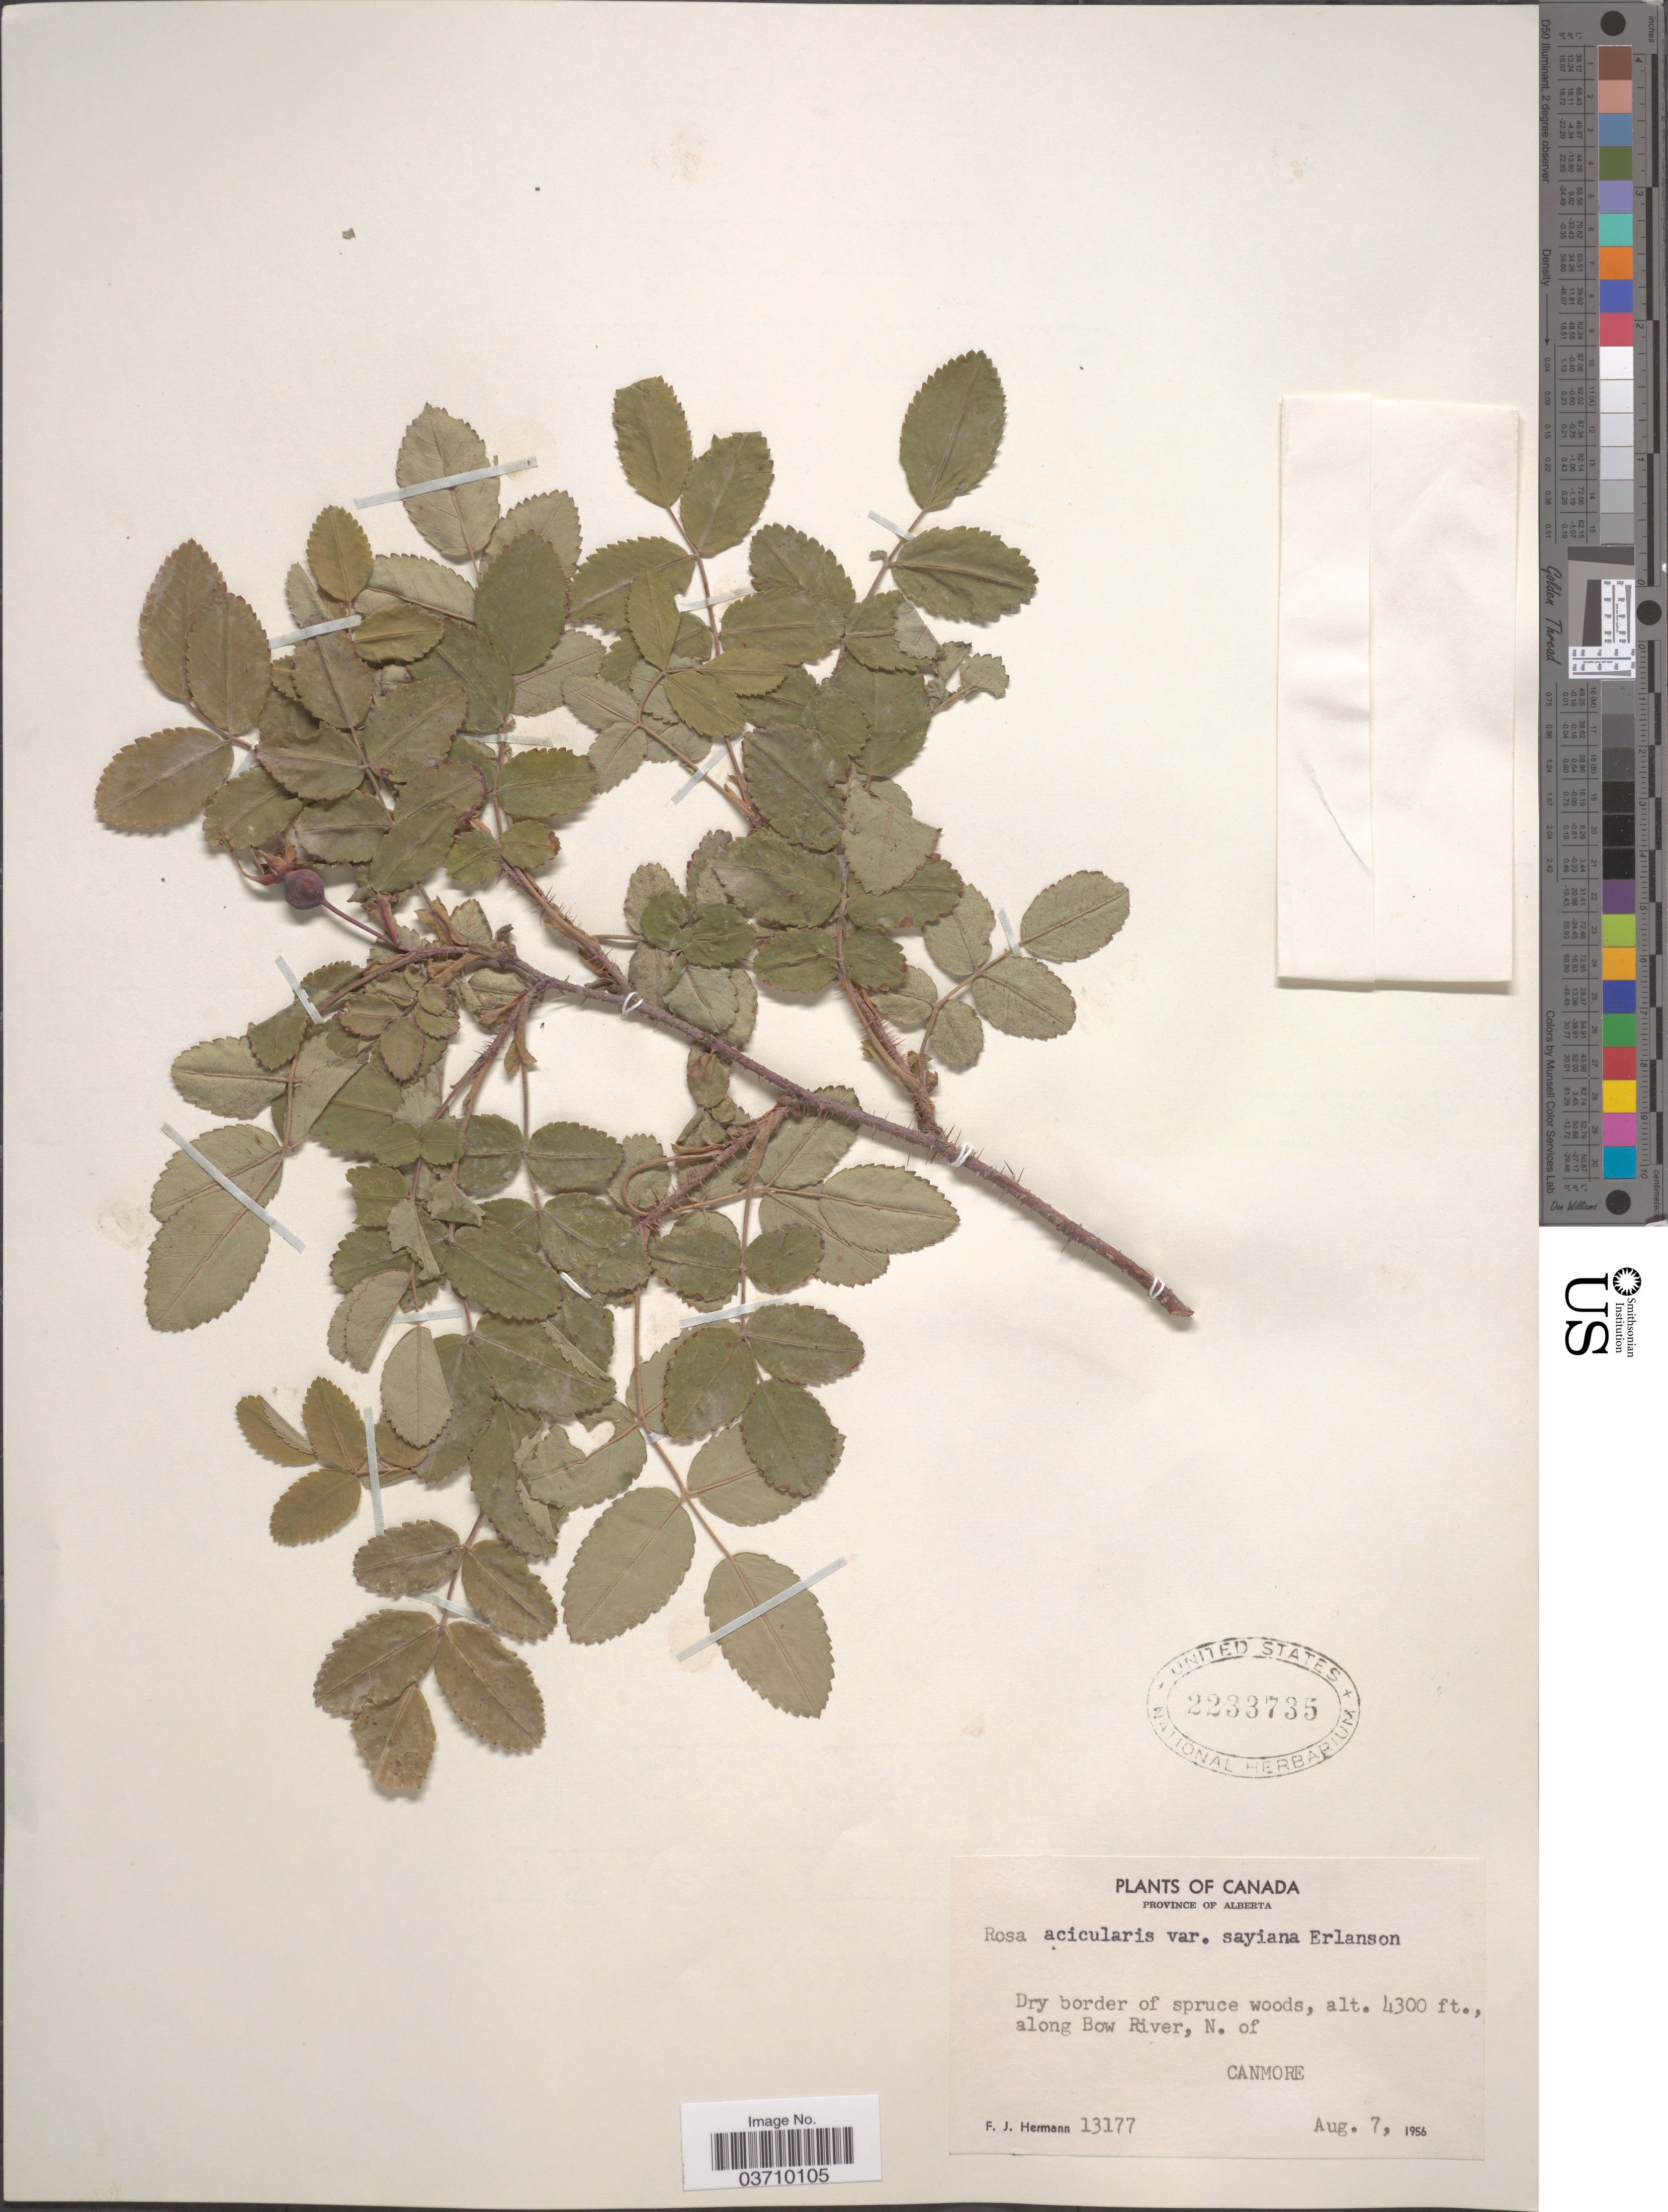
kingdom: Plantae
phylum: Tracheophyta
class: Magnoliopsida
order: Rosales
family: Rosaceae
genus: Rosa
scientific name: Rosa acicularis var. sayi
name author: (Schwein.) Rehder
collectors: F. J. Hermann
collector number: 13177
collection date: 1956-08-07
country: Canada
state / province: Alberta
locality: Along Bow River, N. of Canmore.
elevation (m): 1311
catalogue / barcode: US 2233735